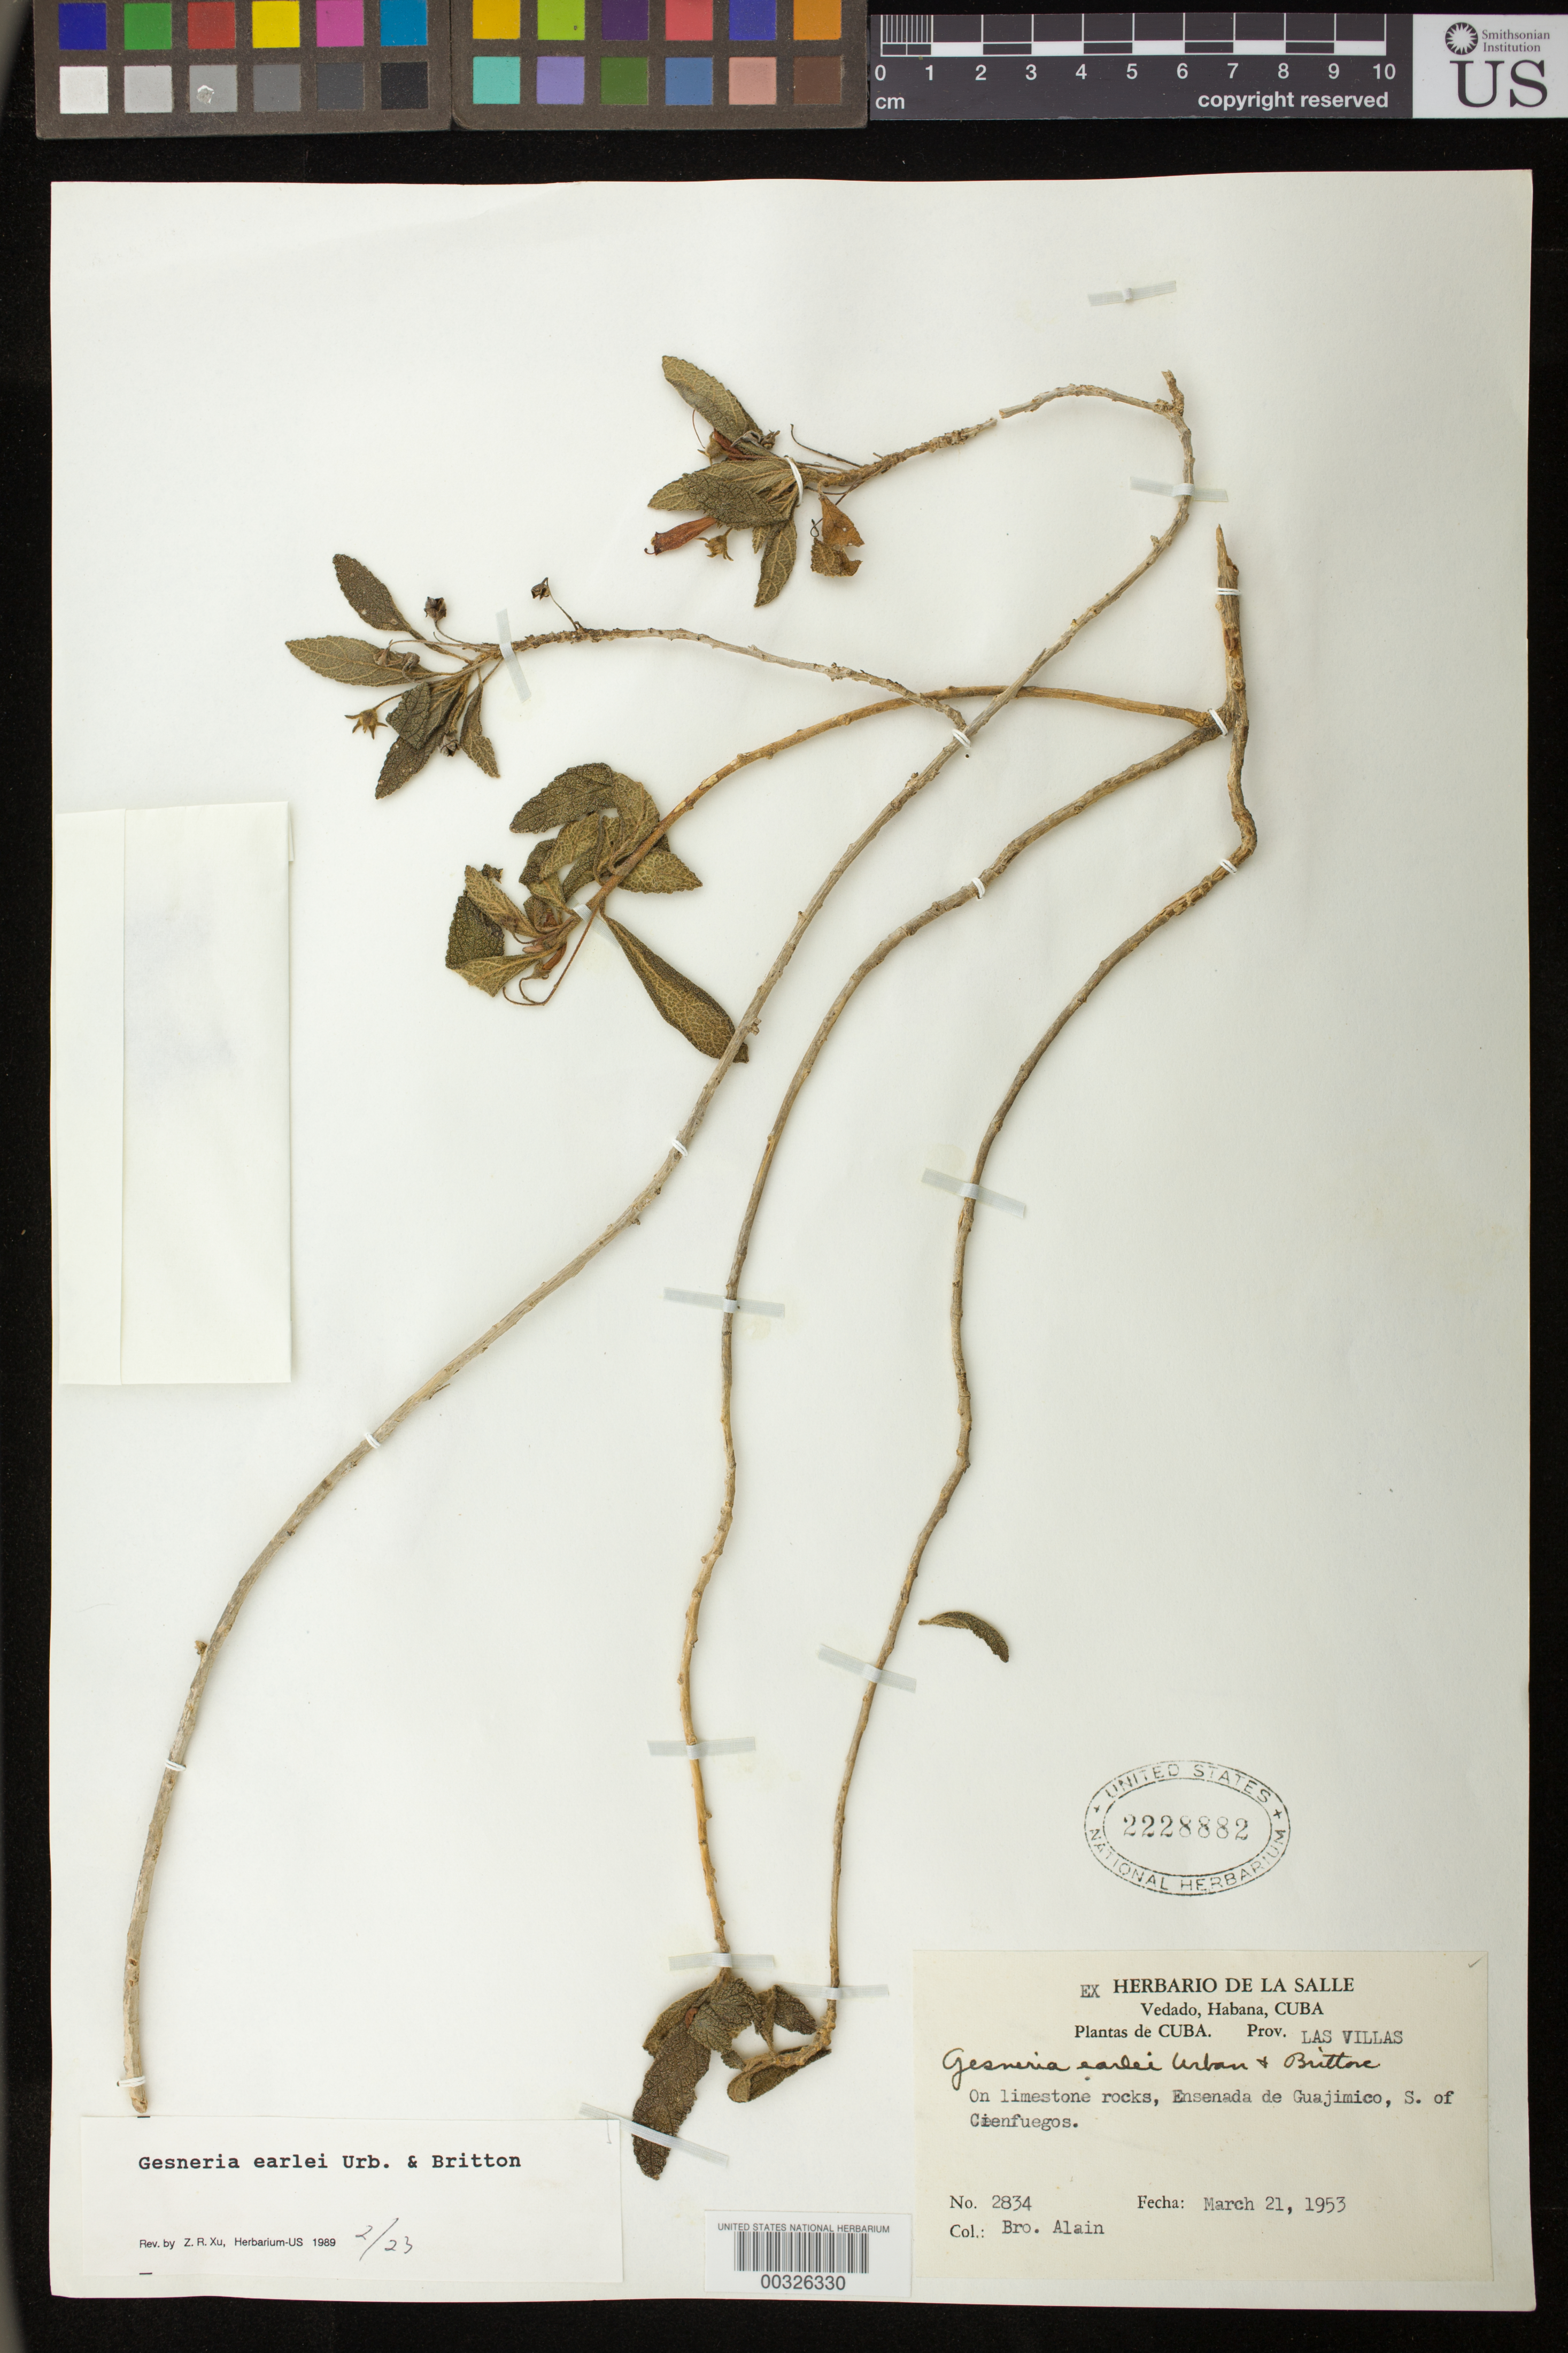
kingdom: Plantae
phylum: Tracheophyta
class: Magnoliopsida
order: Lamiales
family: Gesneriaceae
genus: Gesneria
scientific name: Gesneria earlei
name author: Urb. & Britton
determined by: Skog, Laurence E.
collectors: A. H. Liogier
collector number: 2834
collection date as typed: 21 Mar 1953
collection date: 1953-03-21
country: Cuba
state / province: Las Villas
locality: Ensenada de Guajimico, SE of Cienfuegos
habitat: On limestone rocks [Coastal limestone cliff]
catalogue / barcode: US 2228882